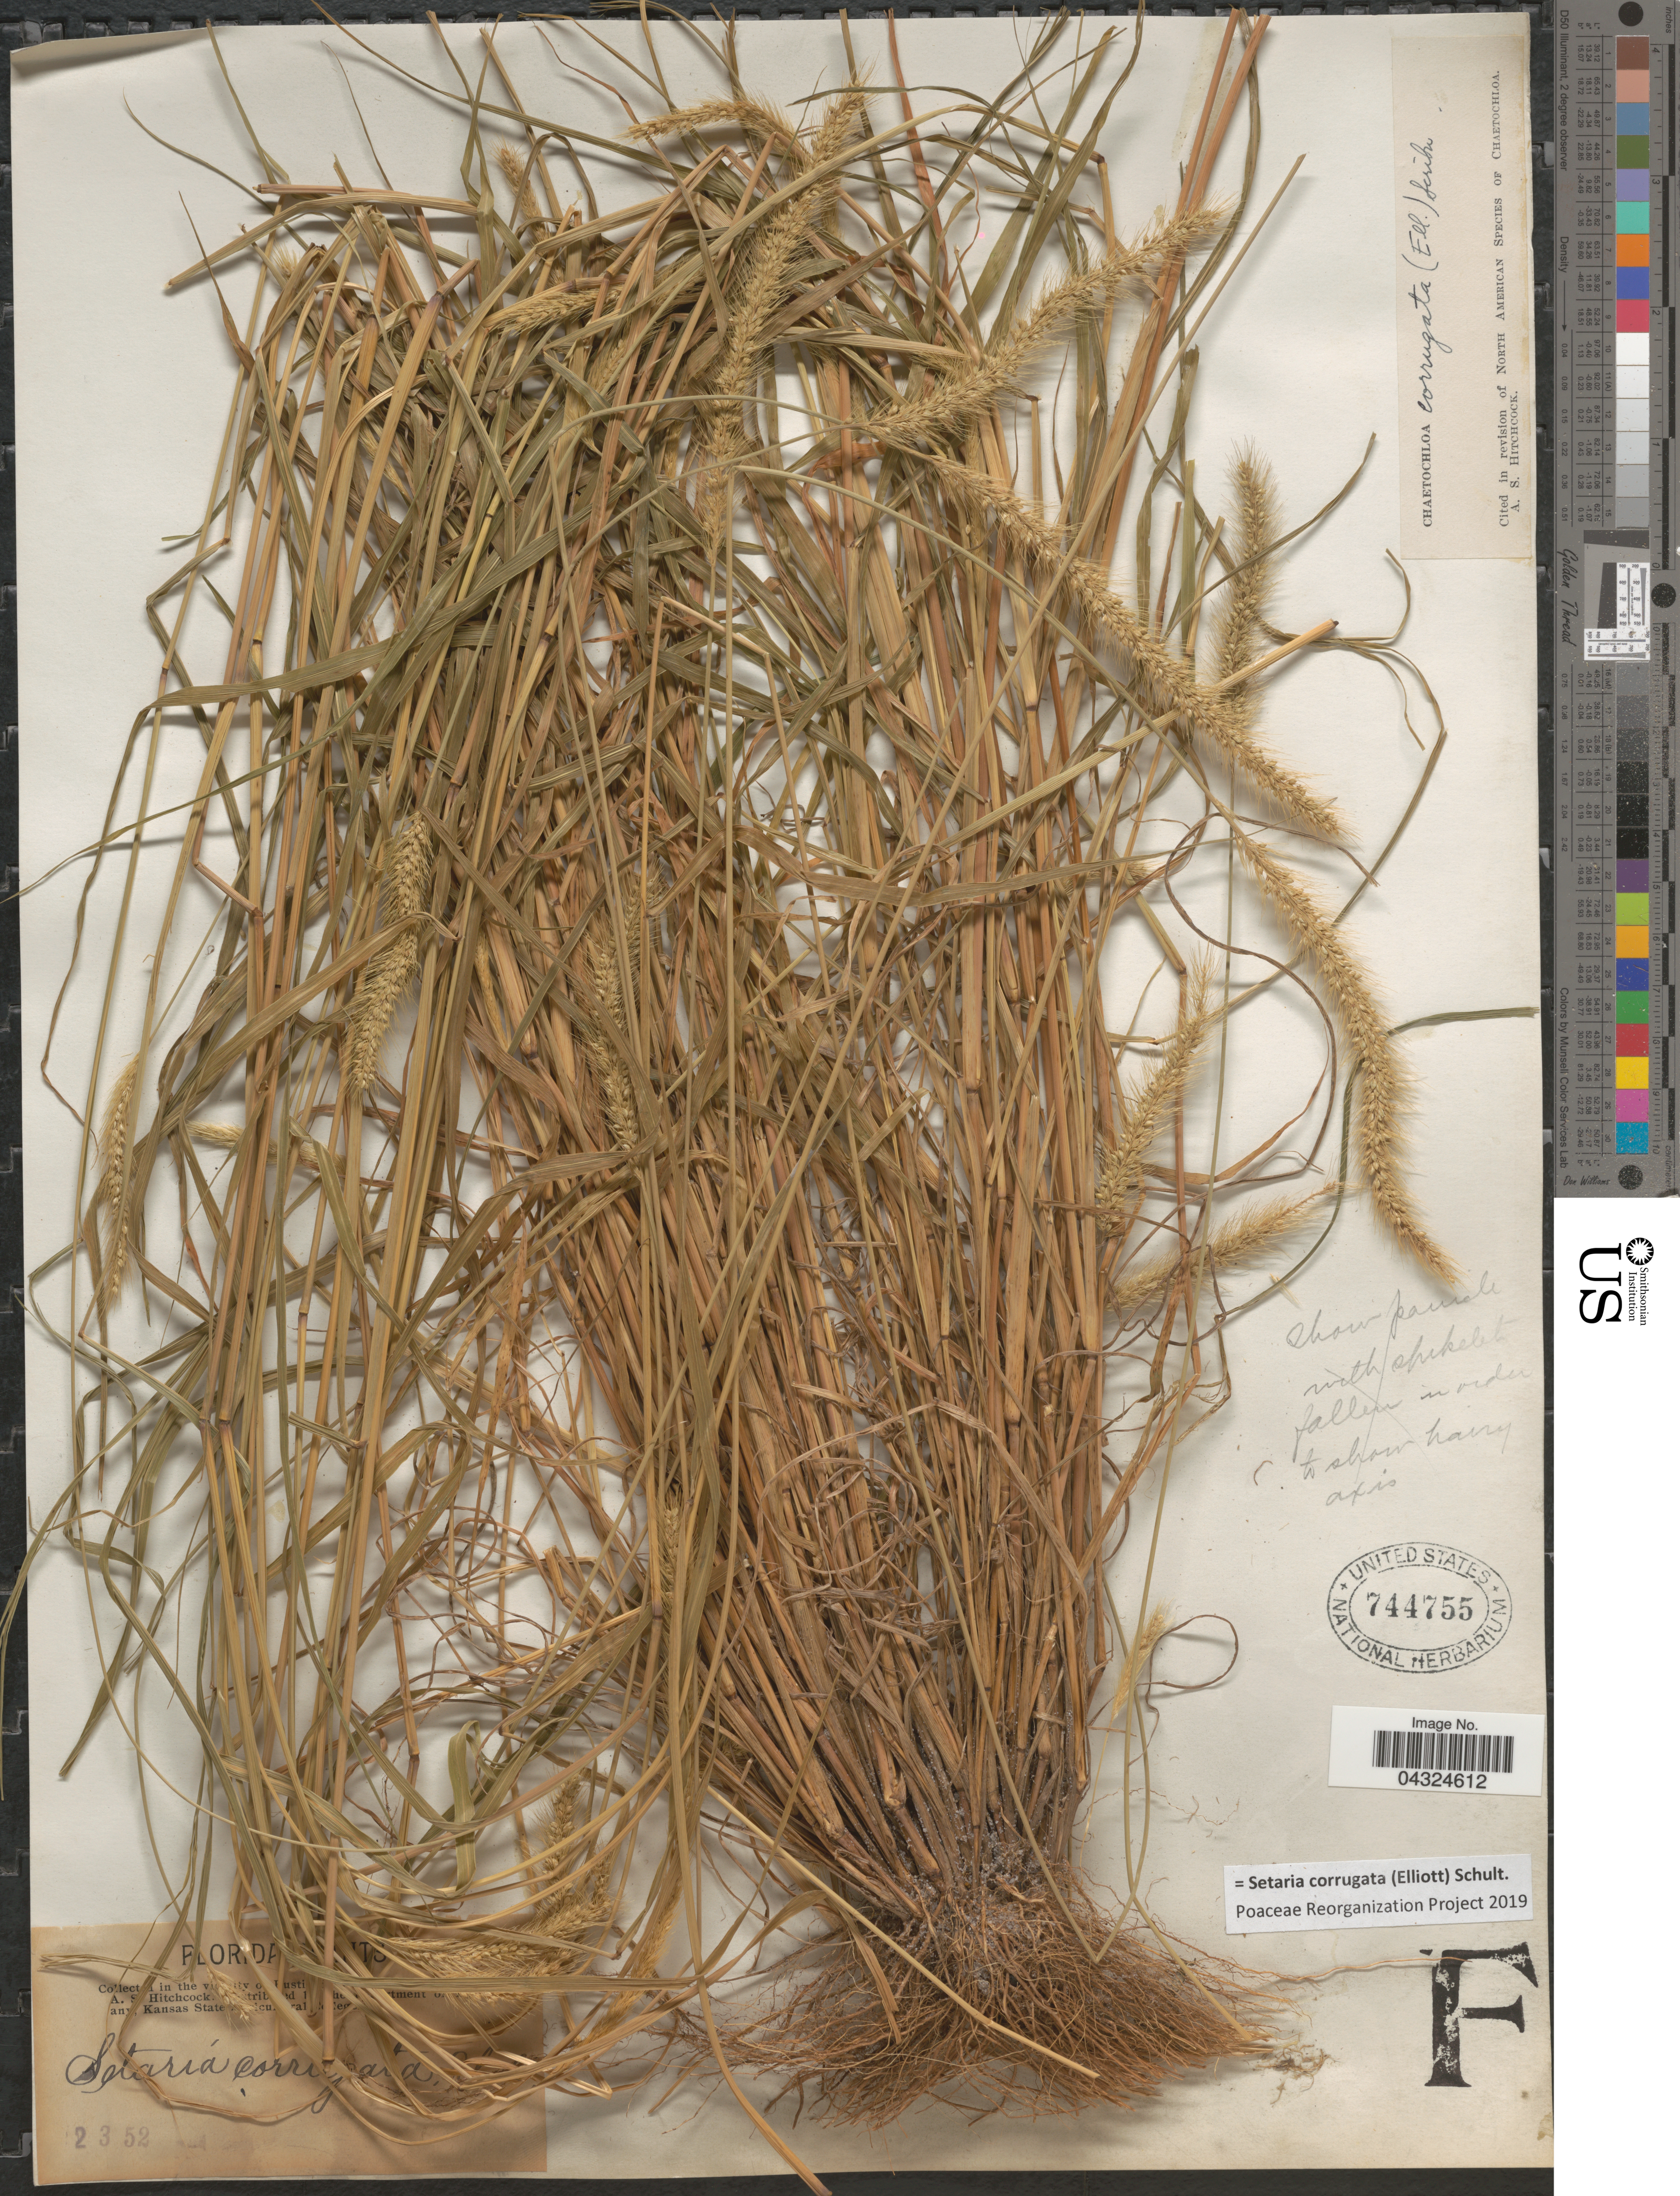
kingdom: Plantae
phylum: Tracheophyta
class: Liliopsida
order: Poales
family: Poaceae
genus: Setaria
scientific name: Setaria corrugata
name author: (Elliott) Schult.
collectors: A. S. Hitchcock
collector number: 2352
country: United States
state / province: Florida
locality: In the v[illegible text] [illegible text].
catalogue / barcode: US 744755